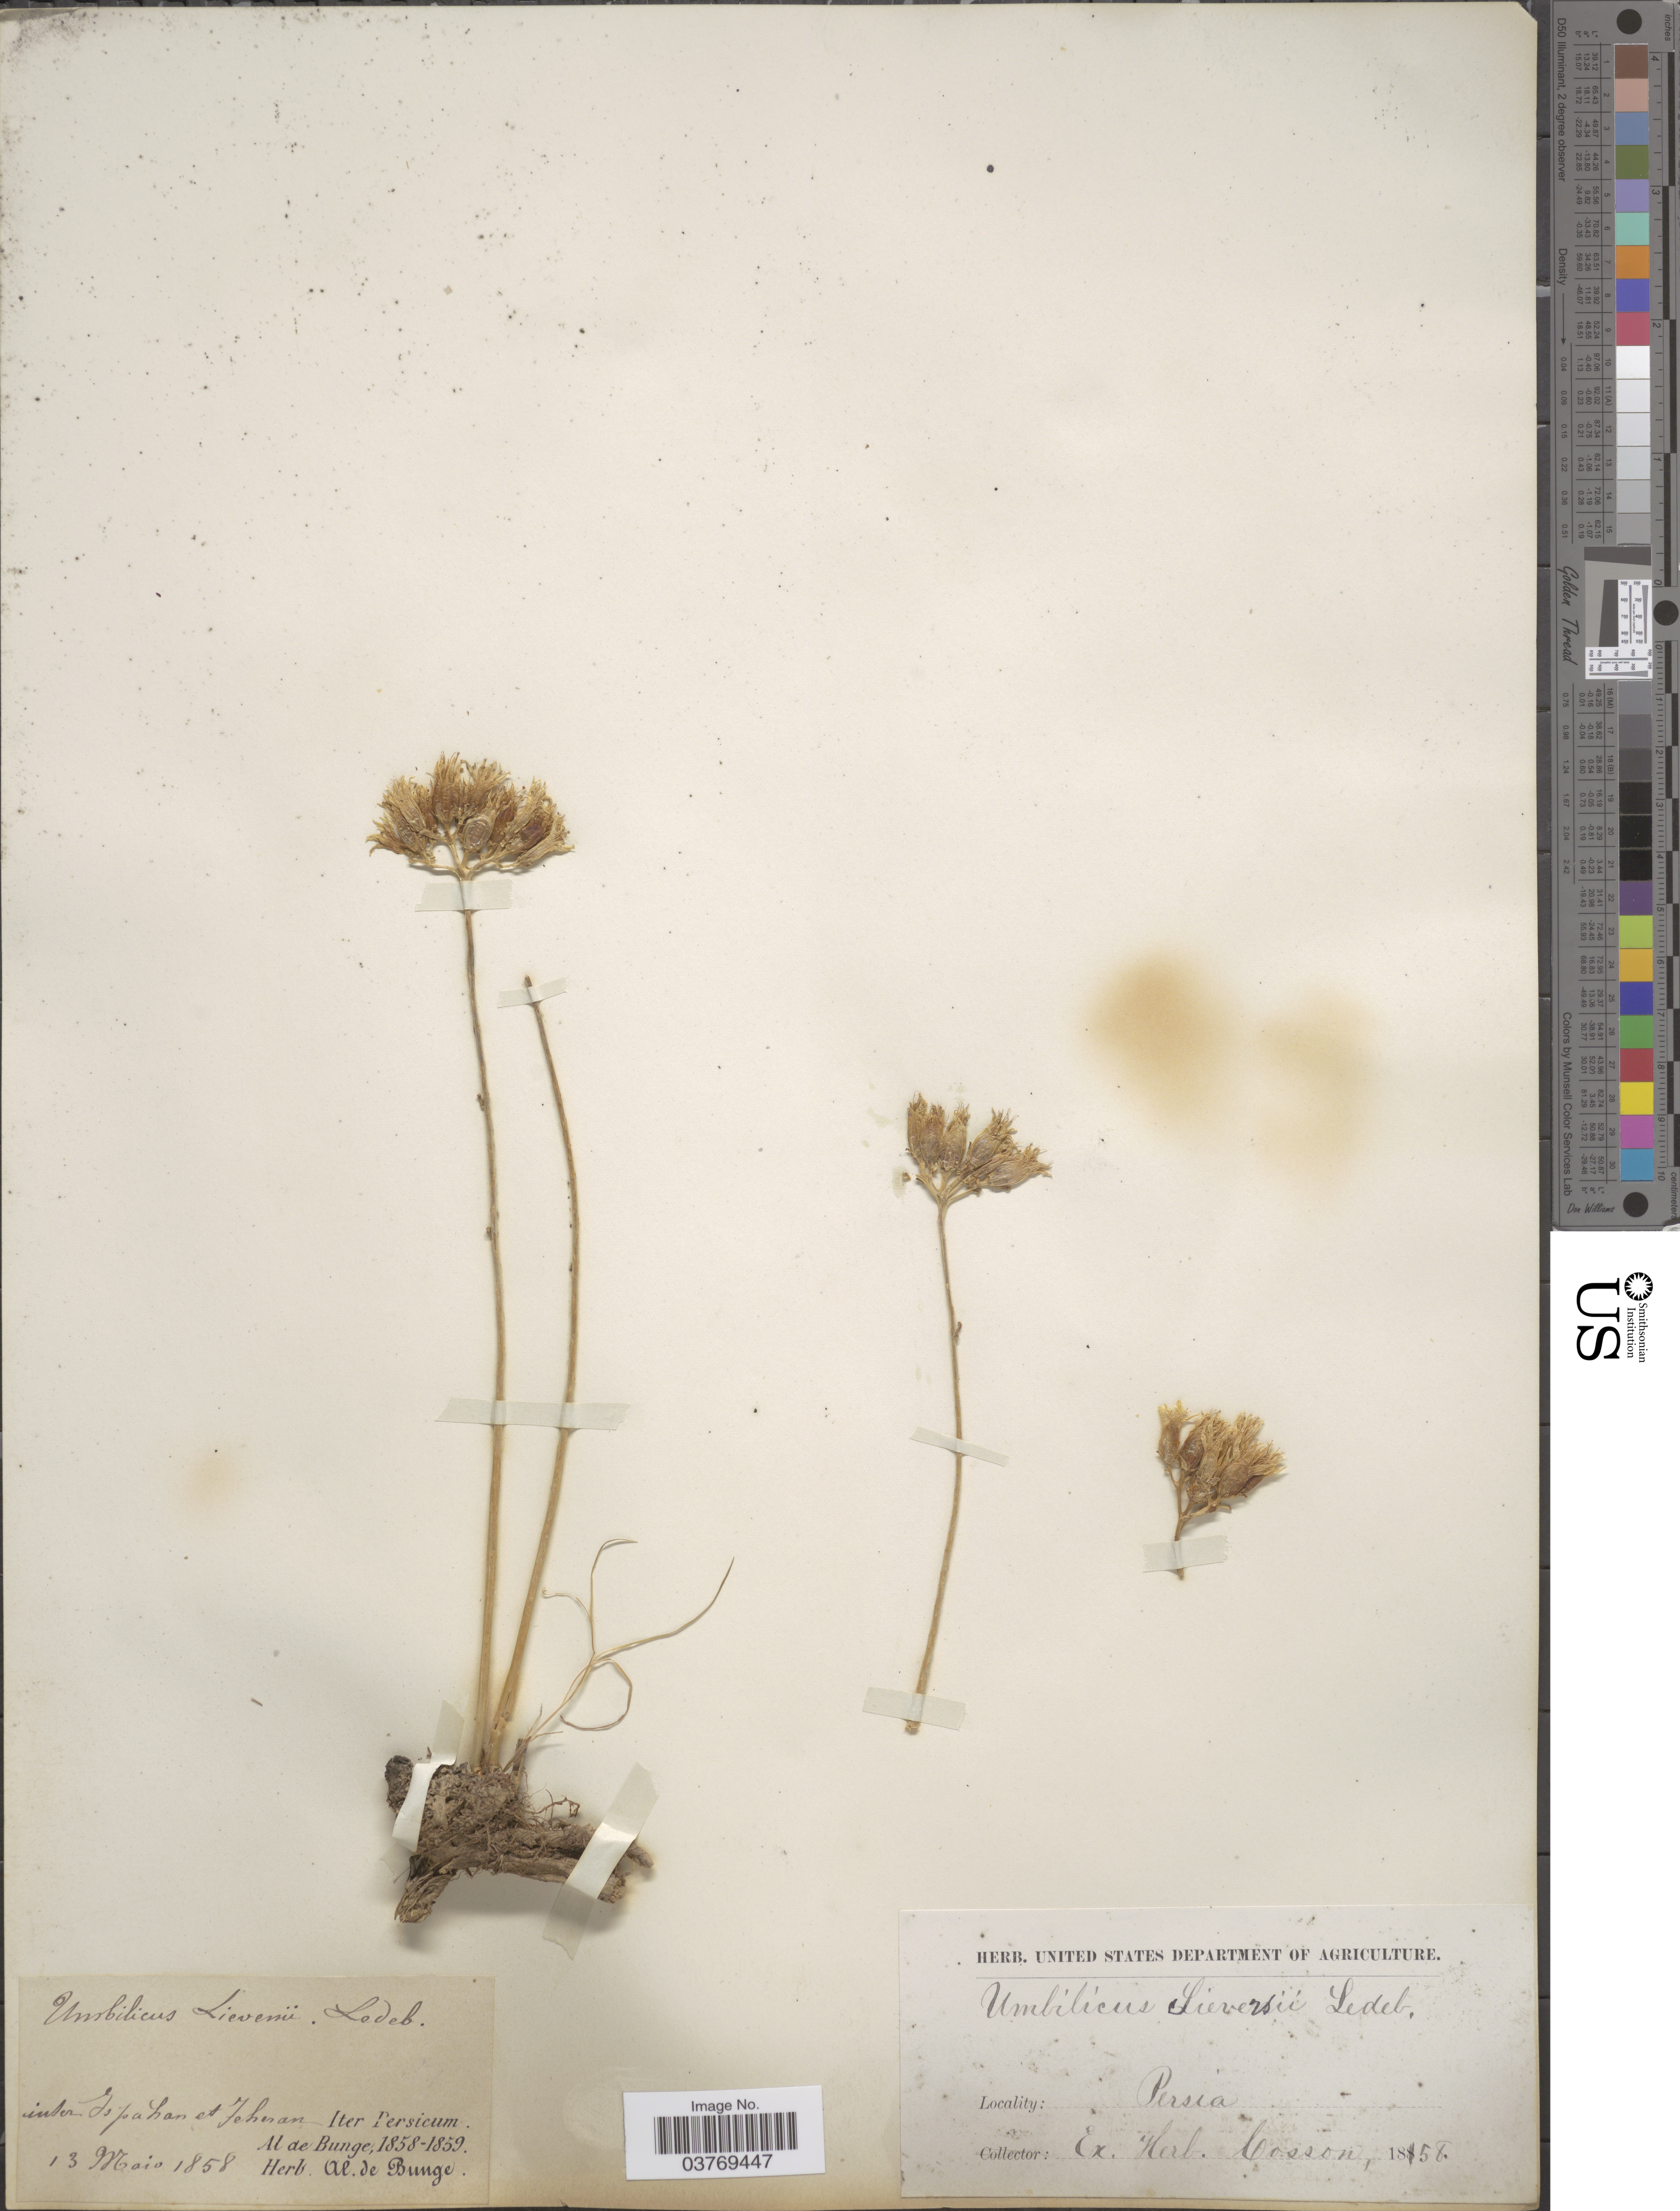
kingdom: Plantae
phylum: Tracheophyta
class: Magnoliopsida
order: Saxifragales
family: Crassulaceae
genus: Pseudosedum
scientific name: Pseudosedum lievenii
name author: (Ledeb.) A. Berger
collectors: A. de Bunge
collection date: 1858-05-13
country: Iran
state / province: Tehran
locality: Iter Persicum. Inter Ispahan et Teheran. Persia.